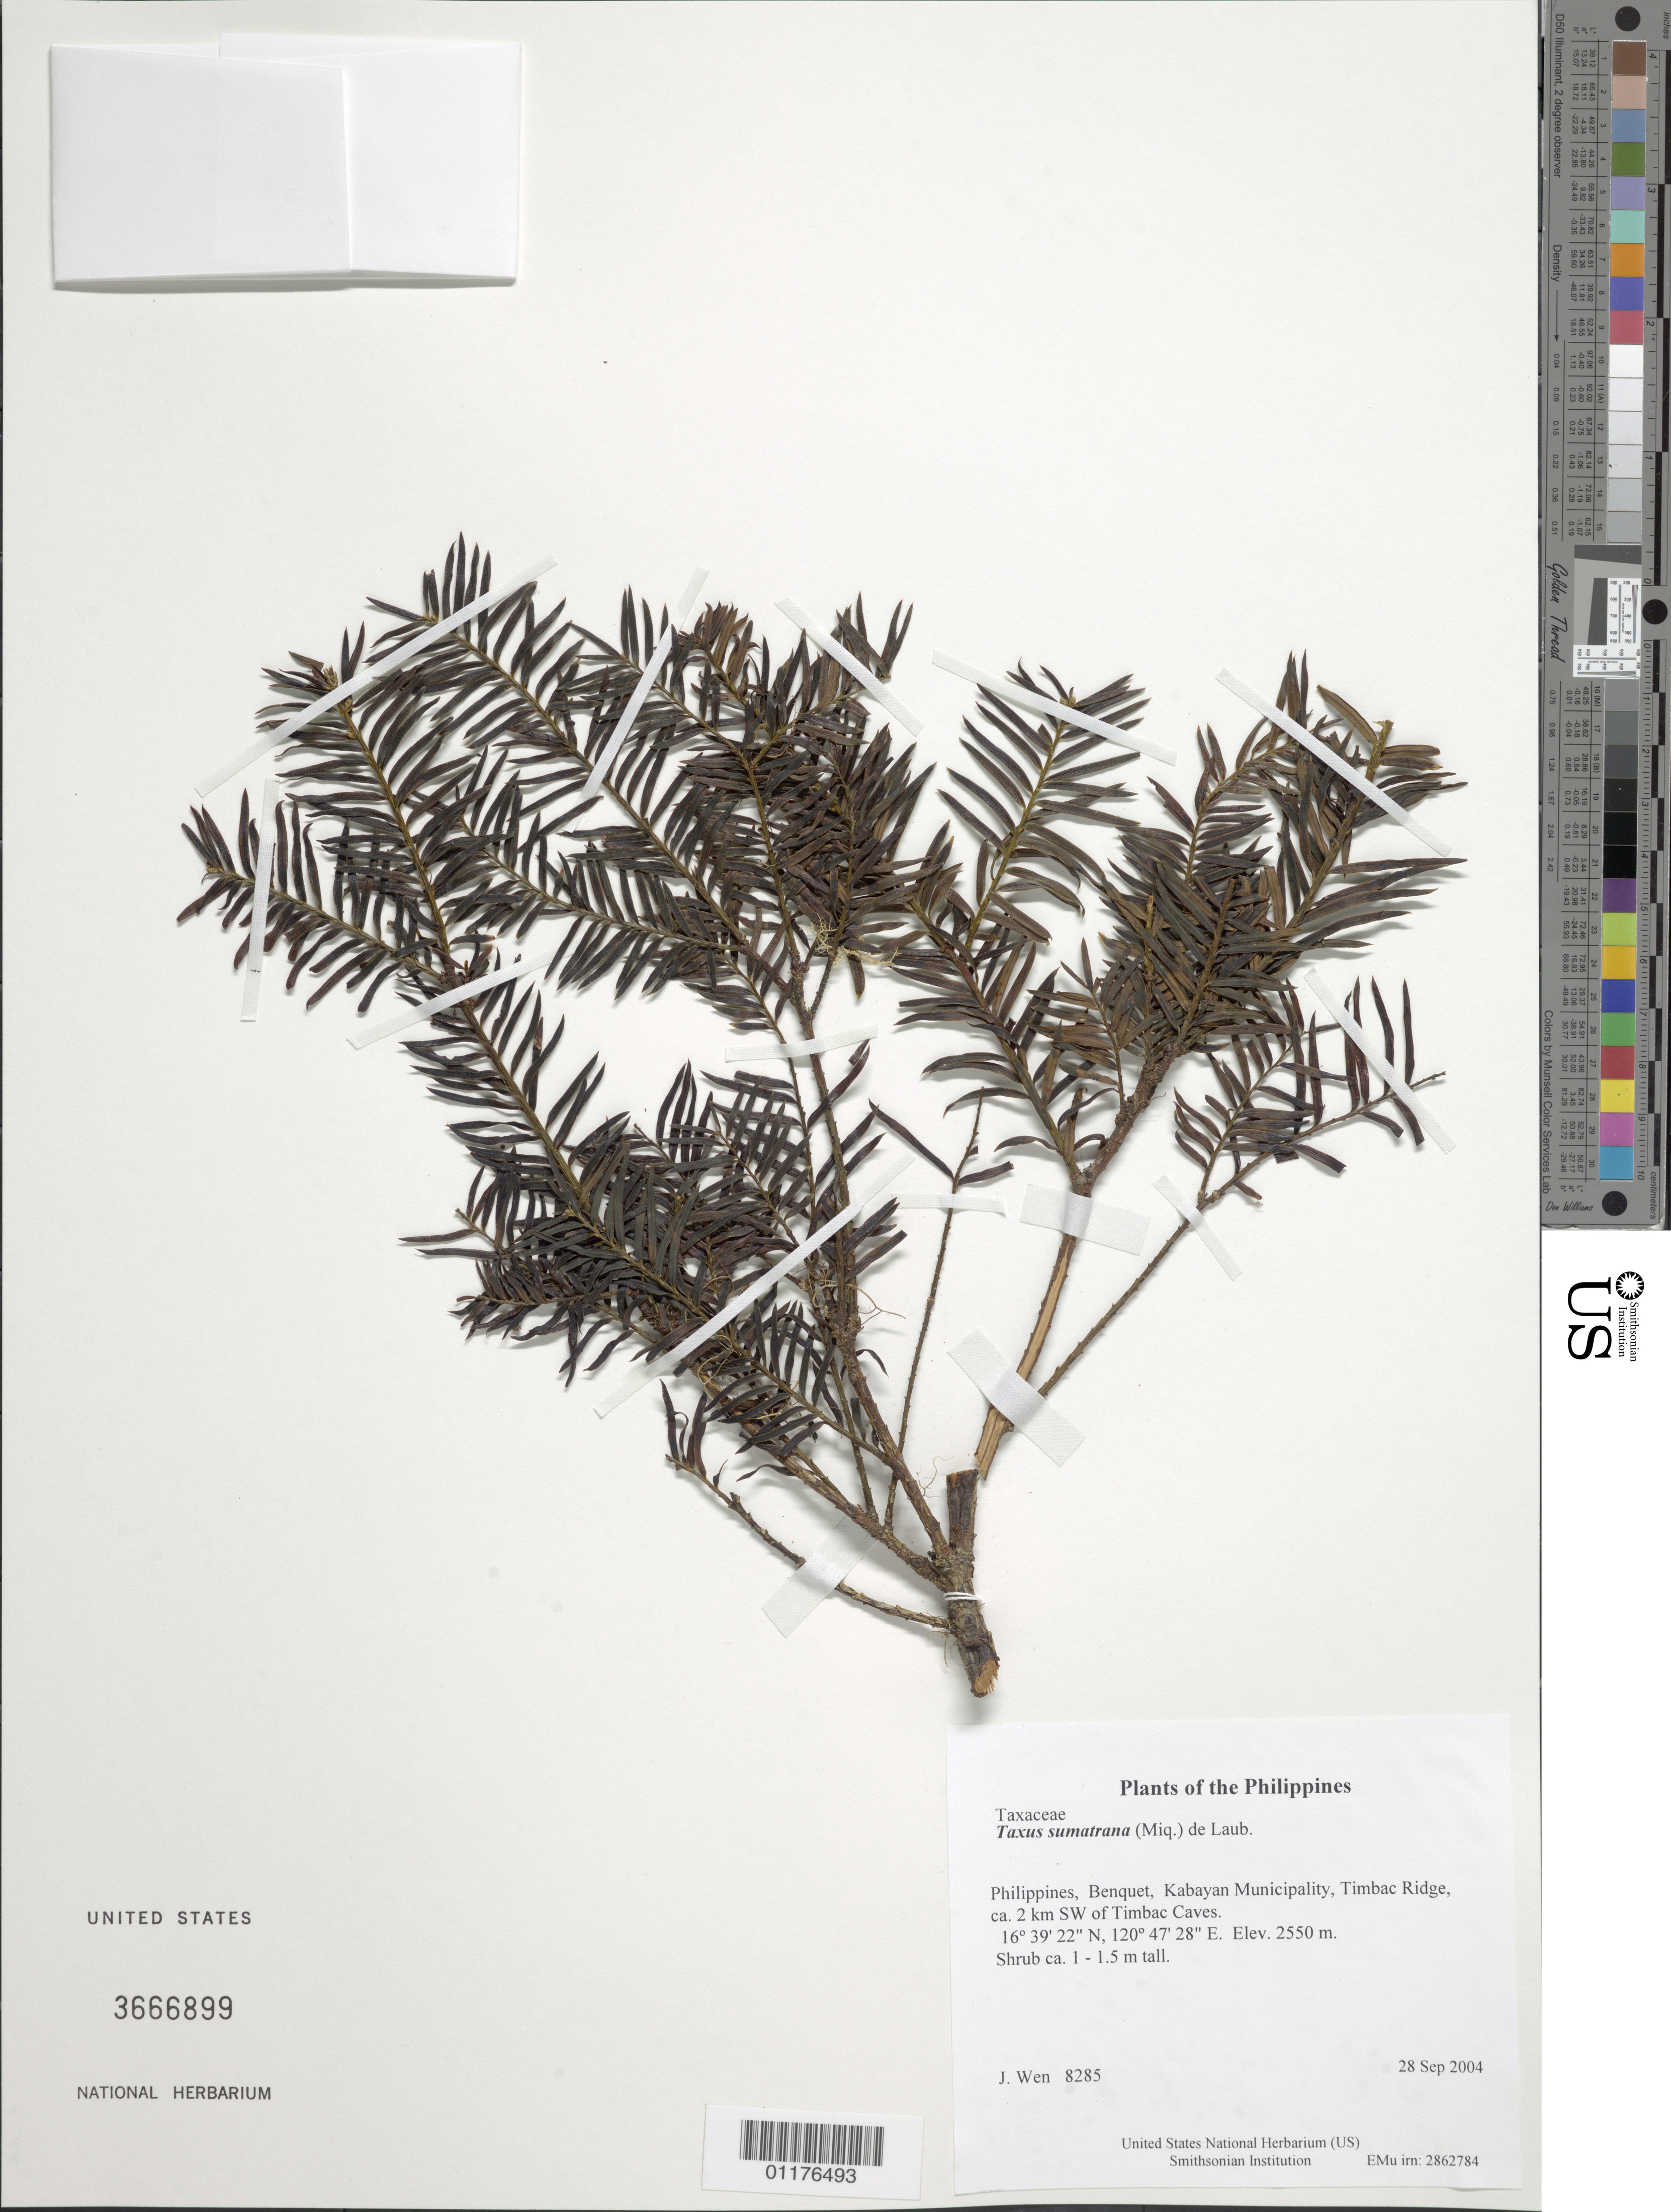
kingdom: Plantae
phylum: Tracheophyta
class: Pinopsida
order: Pinales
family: Taxaceae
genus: Taxus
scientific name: Taxus sumatrana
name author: (Miq.) de Laub.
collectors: J. Wen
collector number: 8285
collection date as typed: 28 Sep 2004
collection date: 2004-09-28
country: Philippines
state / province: Cordillera (Administrative Region)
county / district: Benguet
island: Luzon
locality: Kabayan Municipality, Timbac Ridge, ca. 2 km SW of Timbac Caves.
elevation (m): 2550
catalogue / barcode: US 3666899